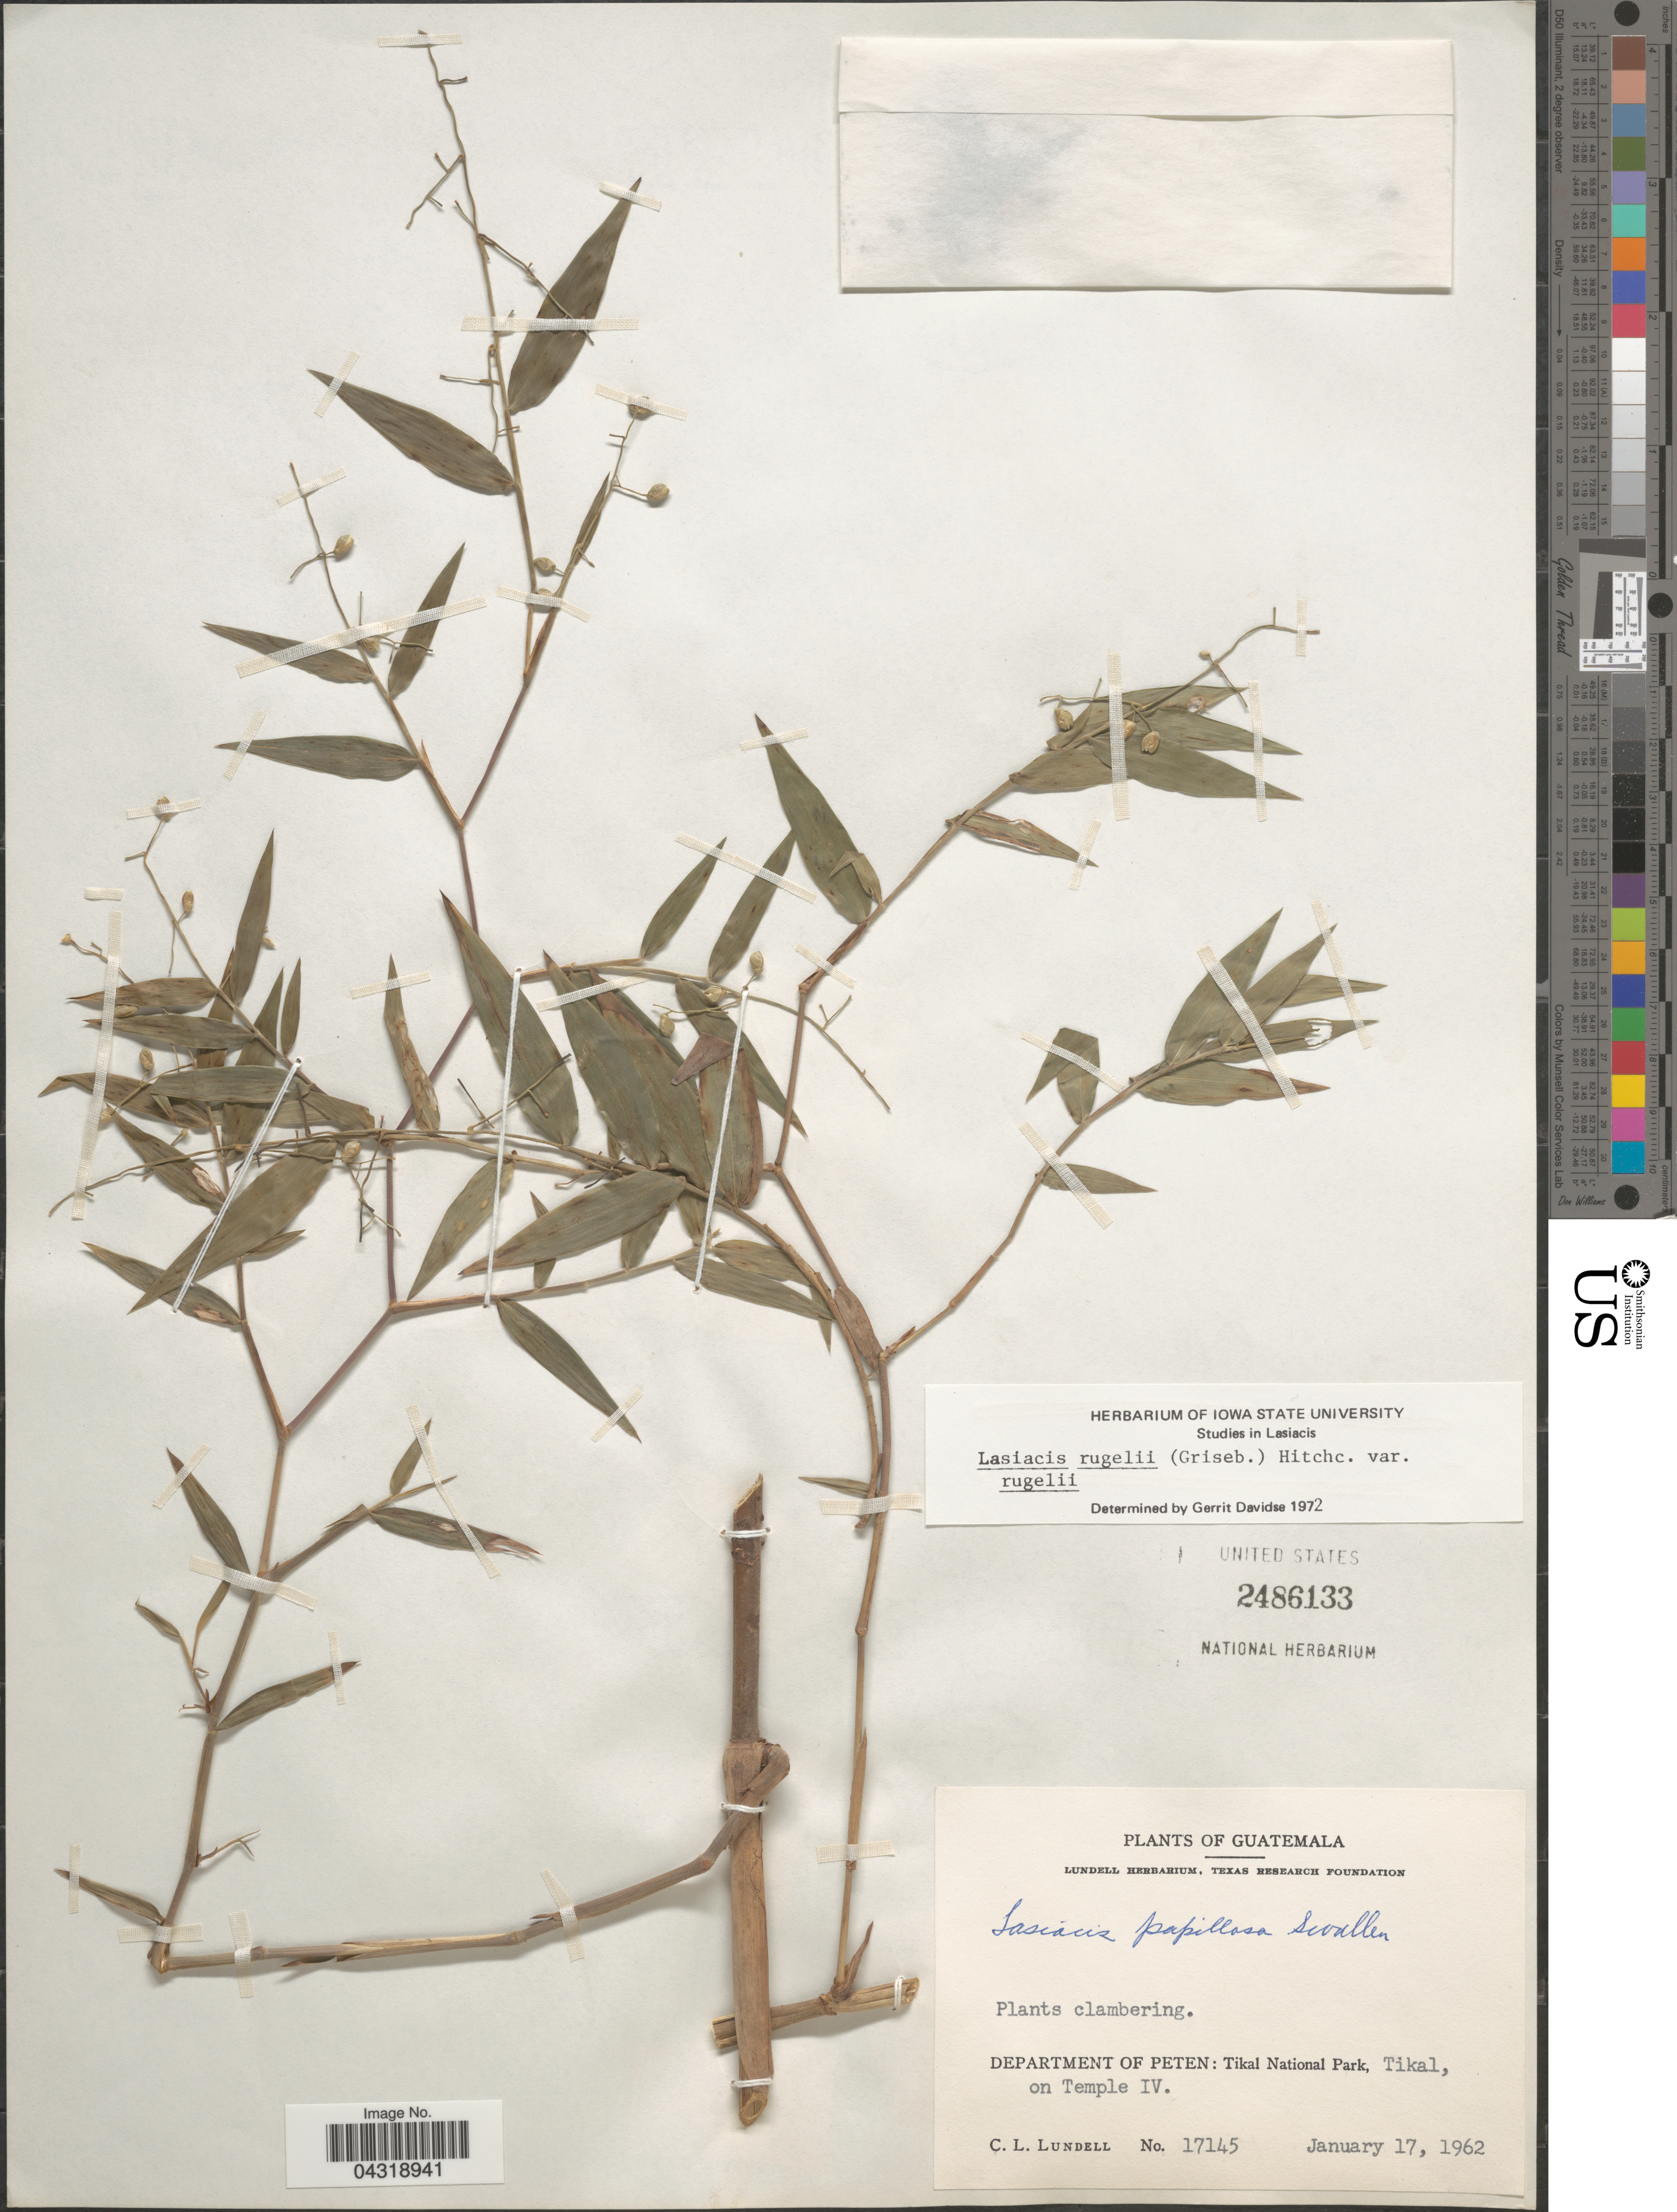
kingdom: Plantae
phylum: Tracheophyta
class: Liliopsida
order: Poales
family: Poaceae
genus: Lasiacis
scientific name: Lasiacis rugelii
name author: (Griseb.) Hitchc.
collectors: C. L. Lundell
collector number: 17145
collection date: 1962-01-17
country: Guatemala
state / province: El Peten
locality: Department of Peten: Tikal National Park, Tikal, on Temple IV.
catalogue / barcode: US 2486133